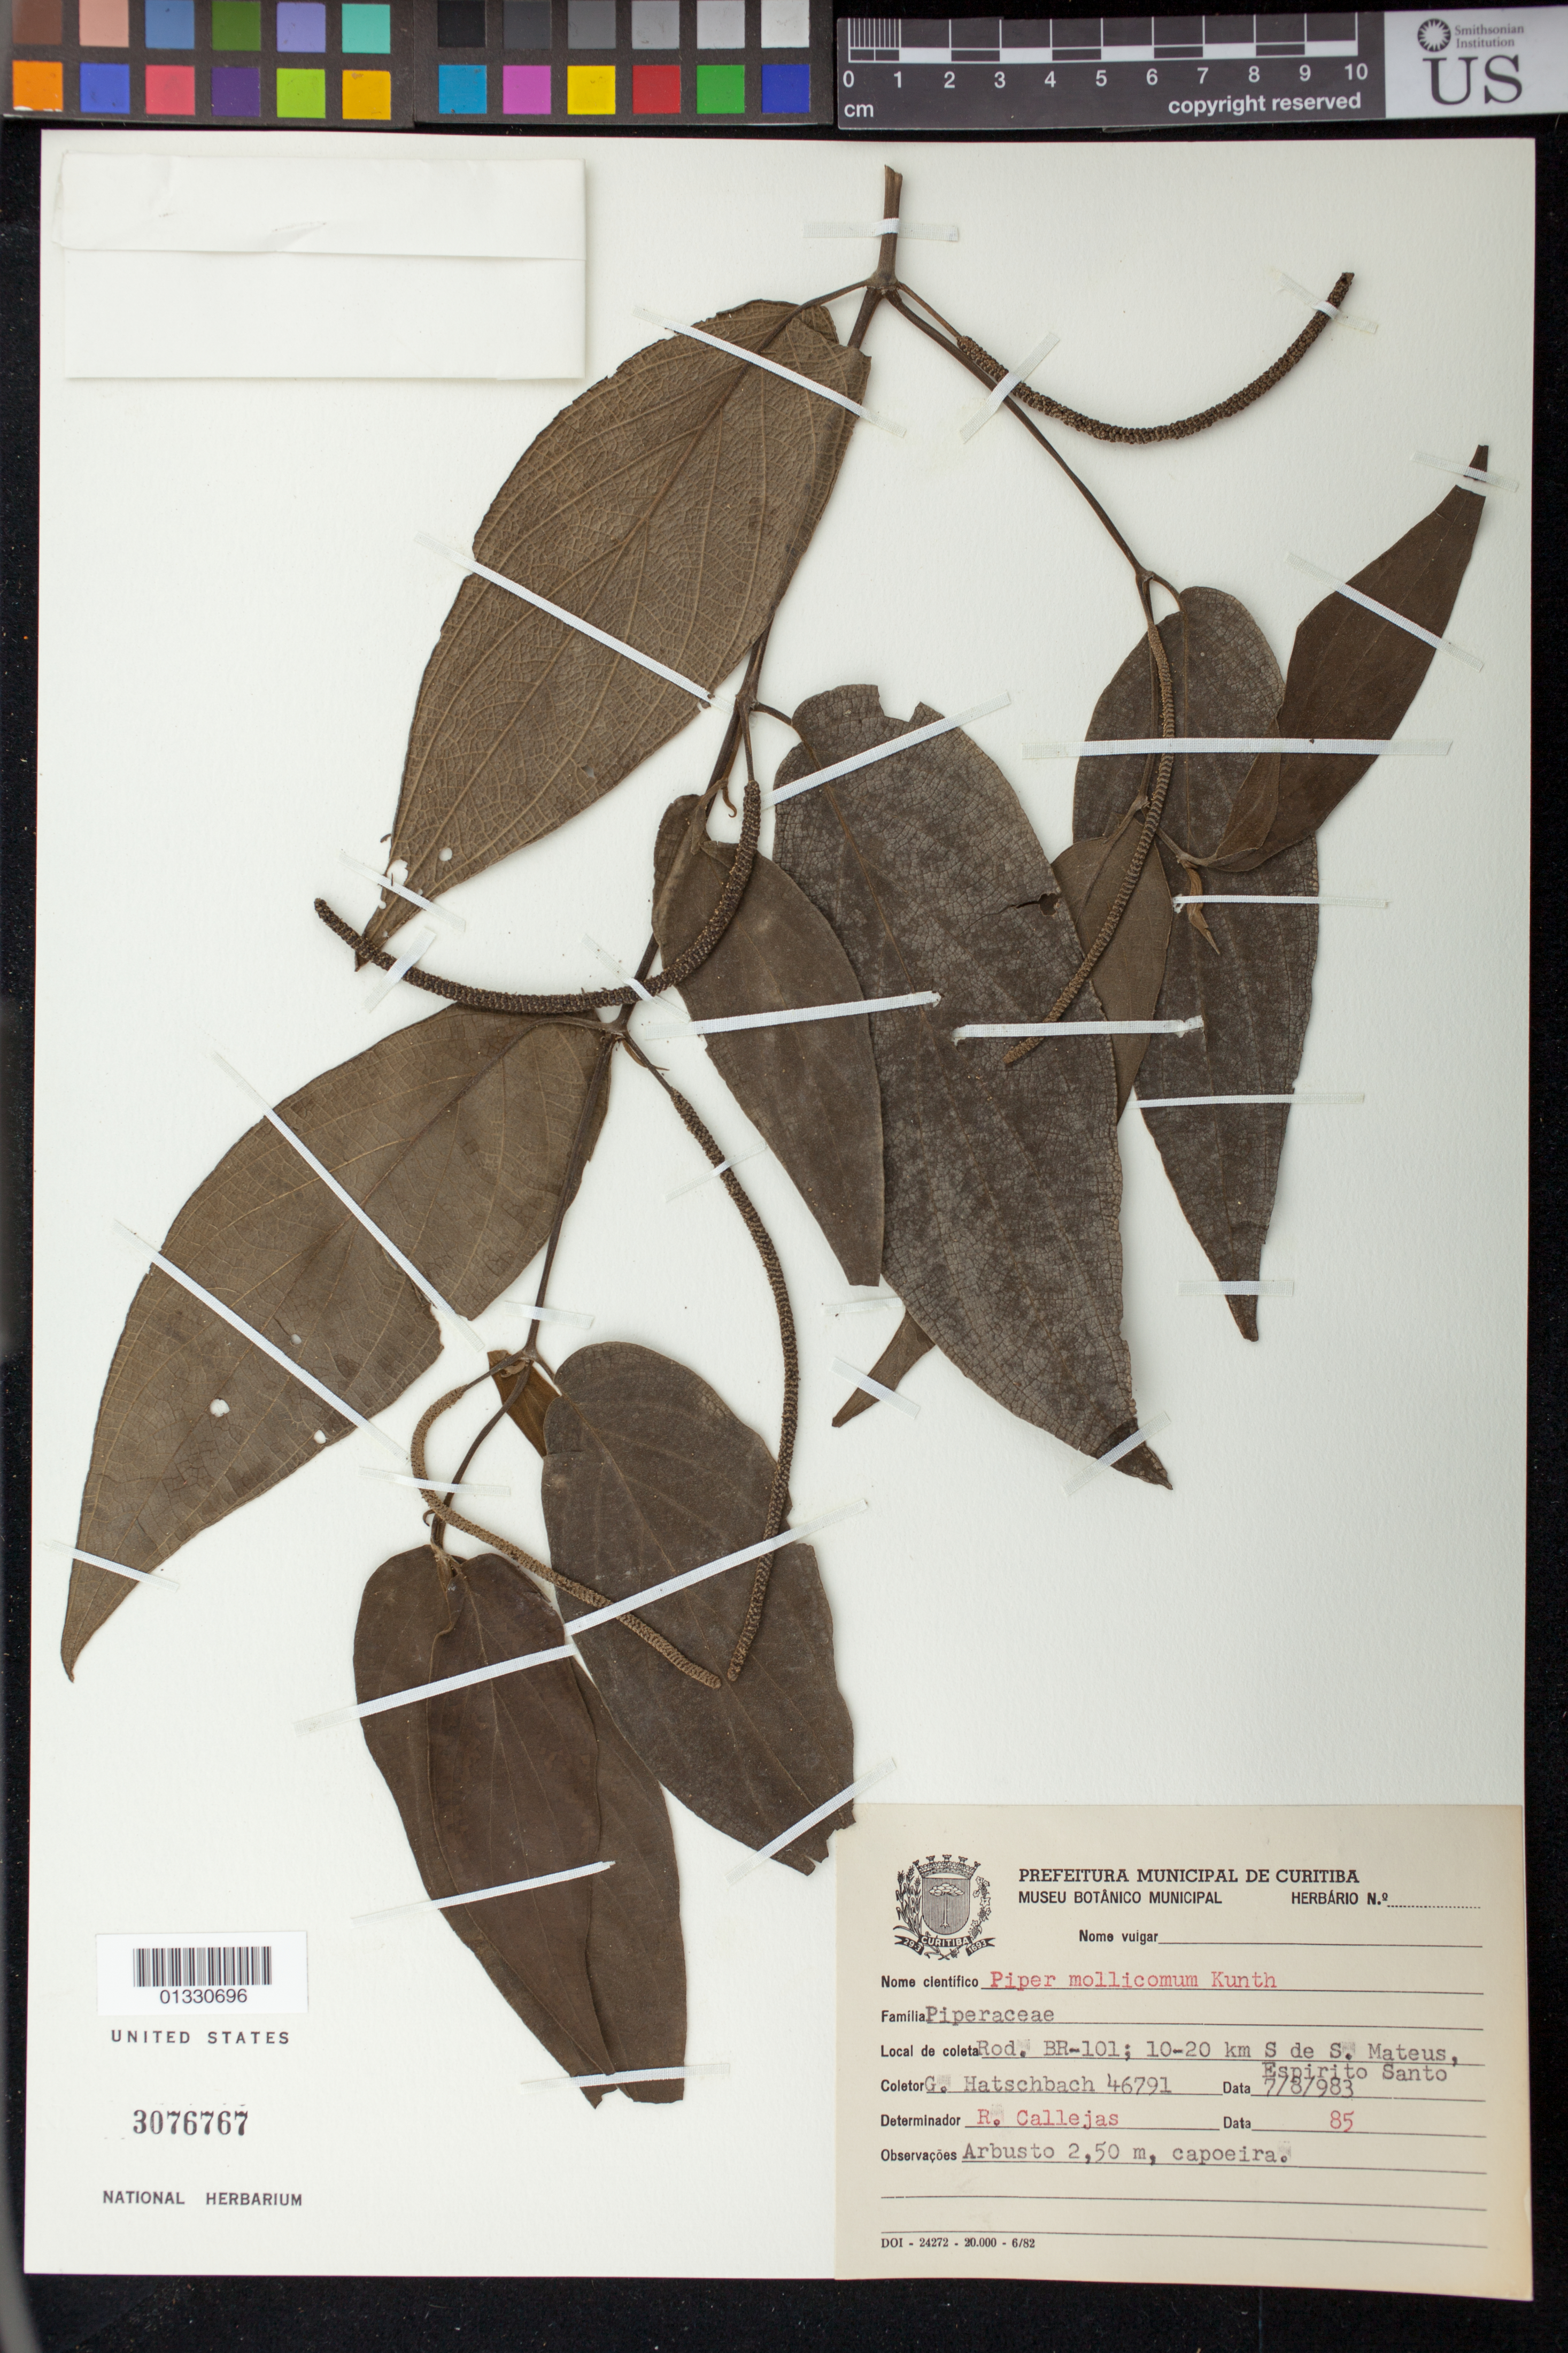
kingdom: Plantae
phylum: Tracheophyta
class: Magnoliopsida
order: Piperales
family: Piperaceae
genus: Piper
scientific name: Piper mollicomum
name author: Kunth ex Steud.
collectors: G. Hatschbach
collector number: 46791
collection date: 1983-08-07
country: Brazil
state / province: Espírito Santo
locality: Rod. BR-101; 10-20km S de S. Mateus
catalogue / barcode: US 3076767